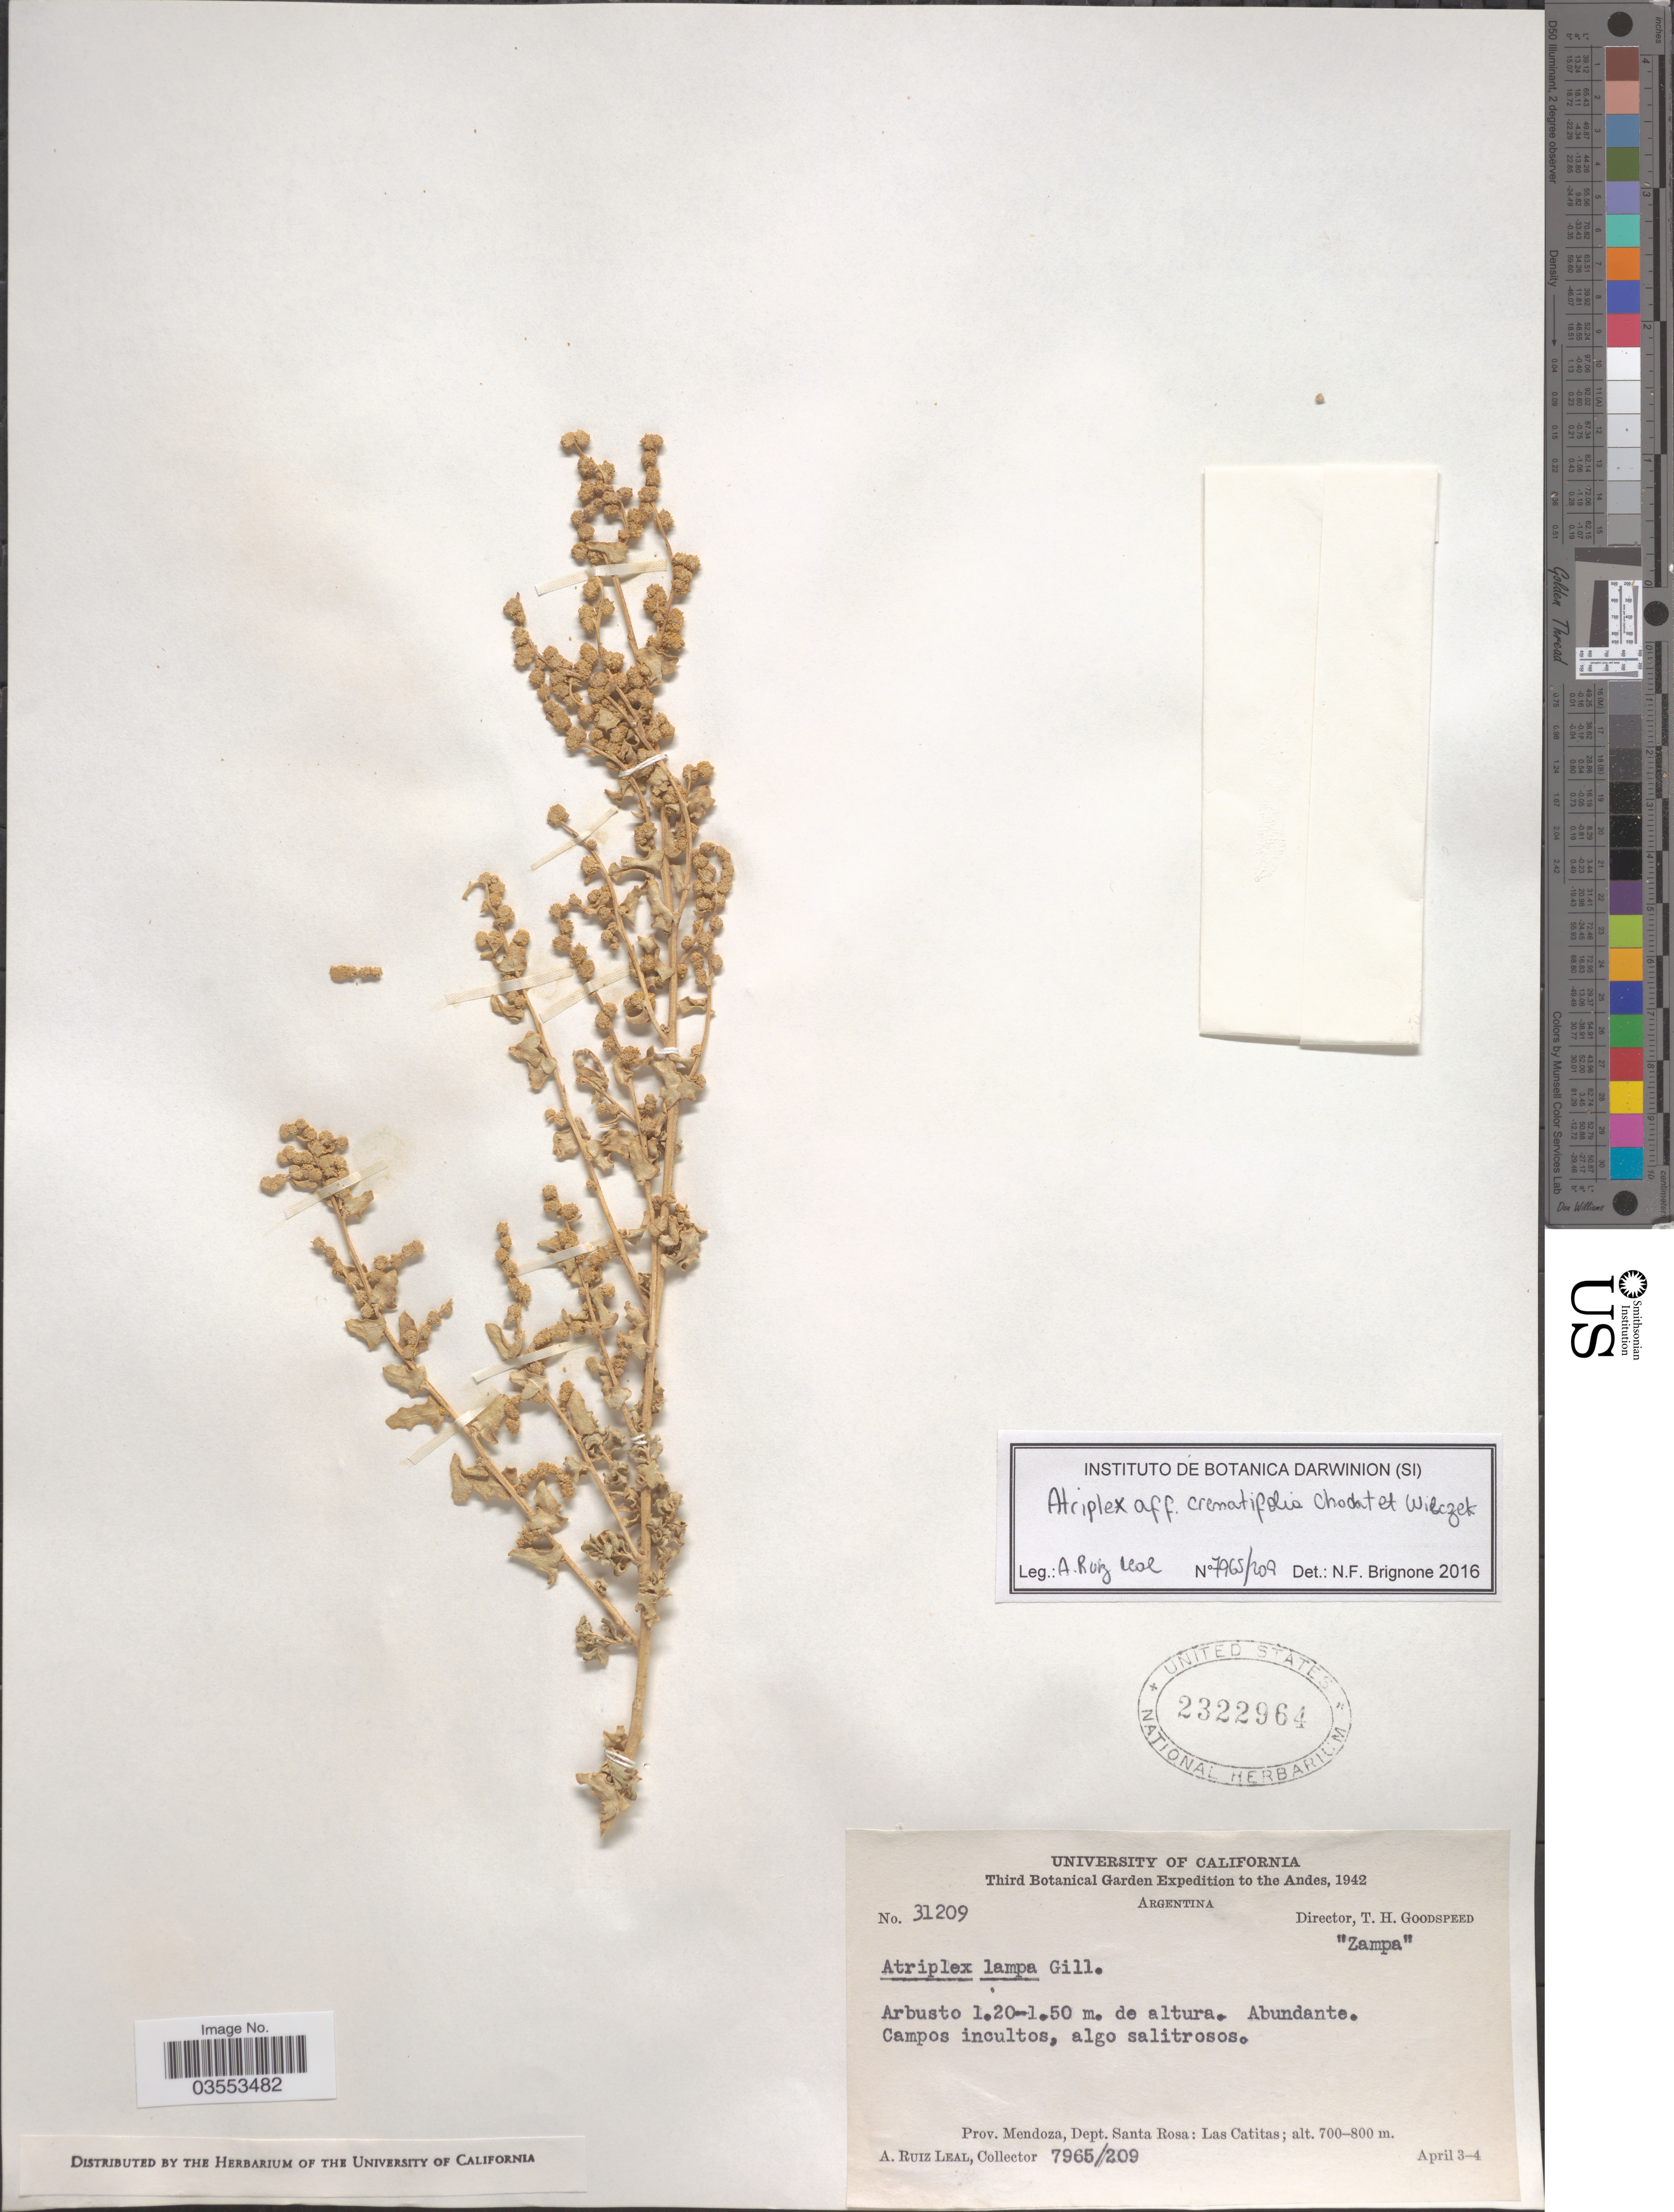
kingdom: Plantae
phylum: Tracheophyta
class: Magnoliopsida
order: Caryophyllales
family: Amaranthaceae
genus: Atriplex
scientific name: Atriplex lampa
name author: (Moq.) Gillies ex D. Dietr.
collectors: A. R. Leal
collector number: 7965/209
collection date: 1942-04-03/1942-04-04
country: Argentina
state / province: Mendoza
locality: The Andes. Dept. Santa Rosa: Las Catitas.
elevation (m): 700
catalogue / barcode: US 2322964